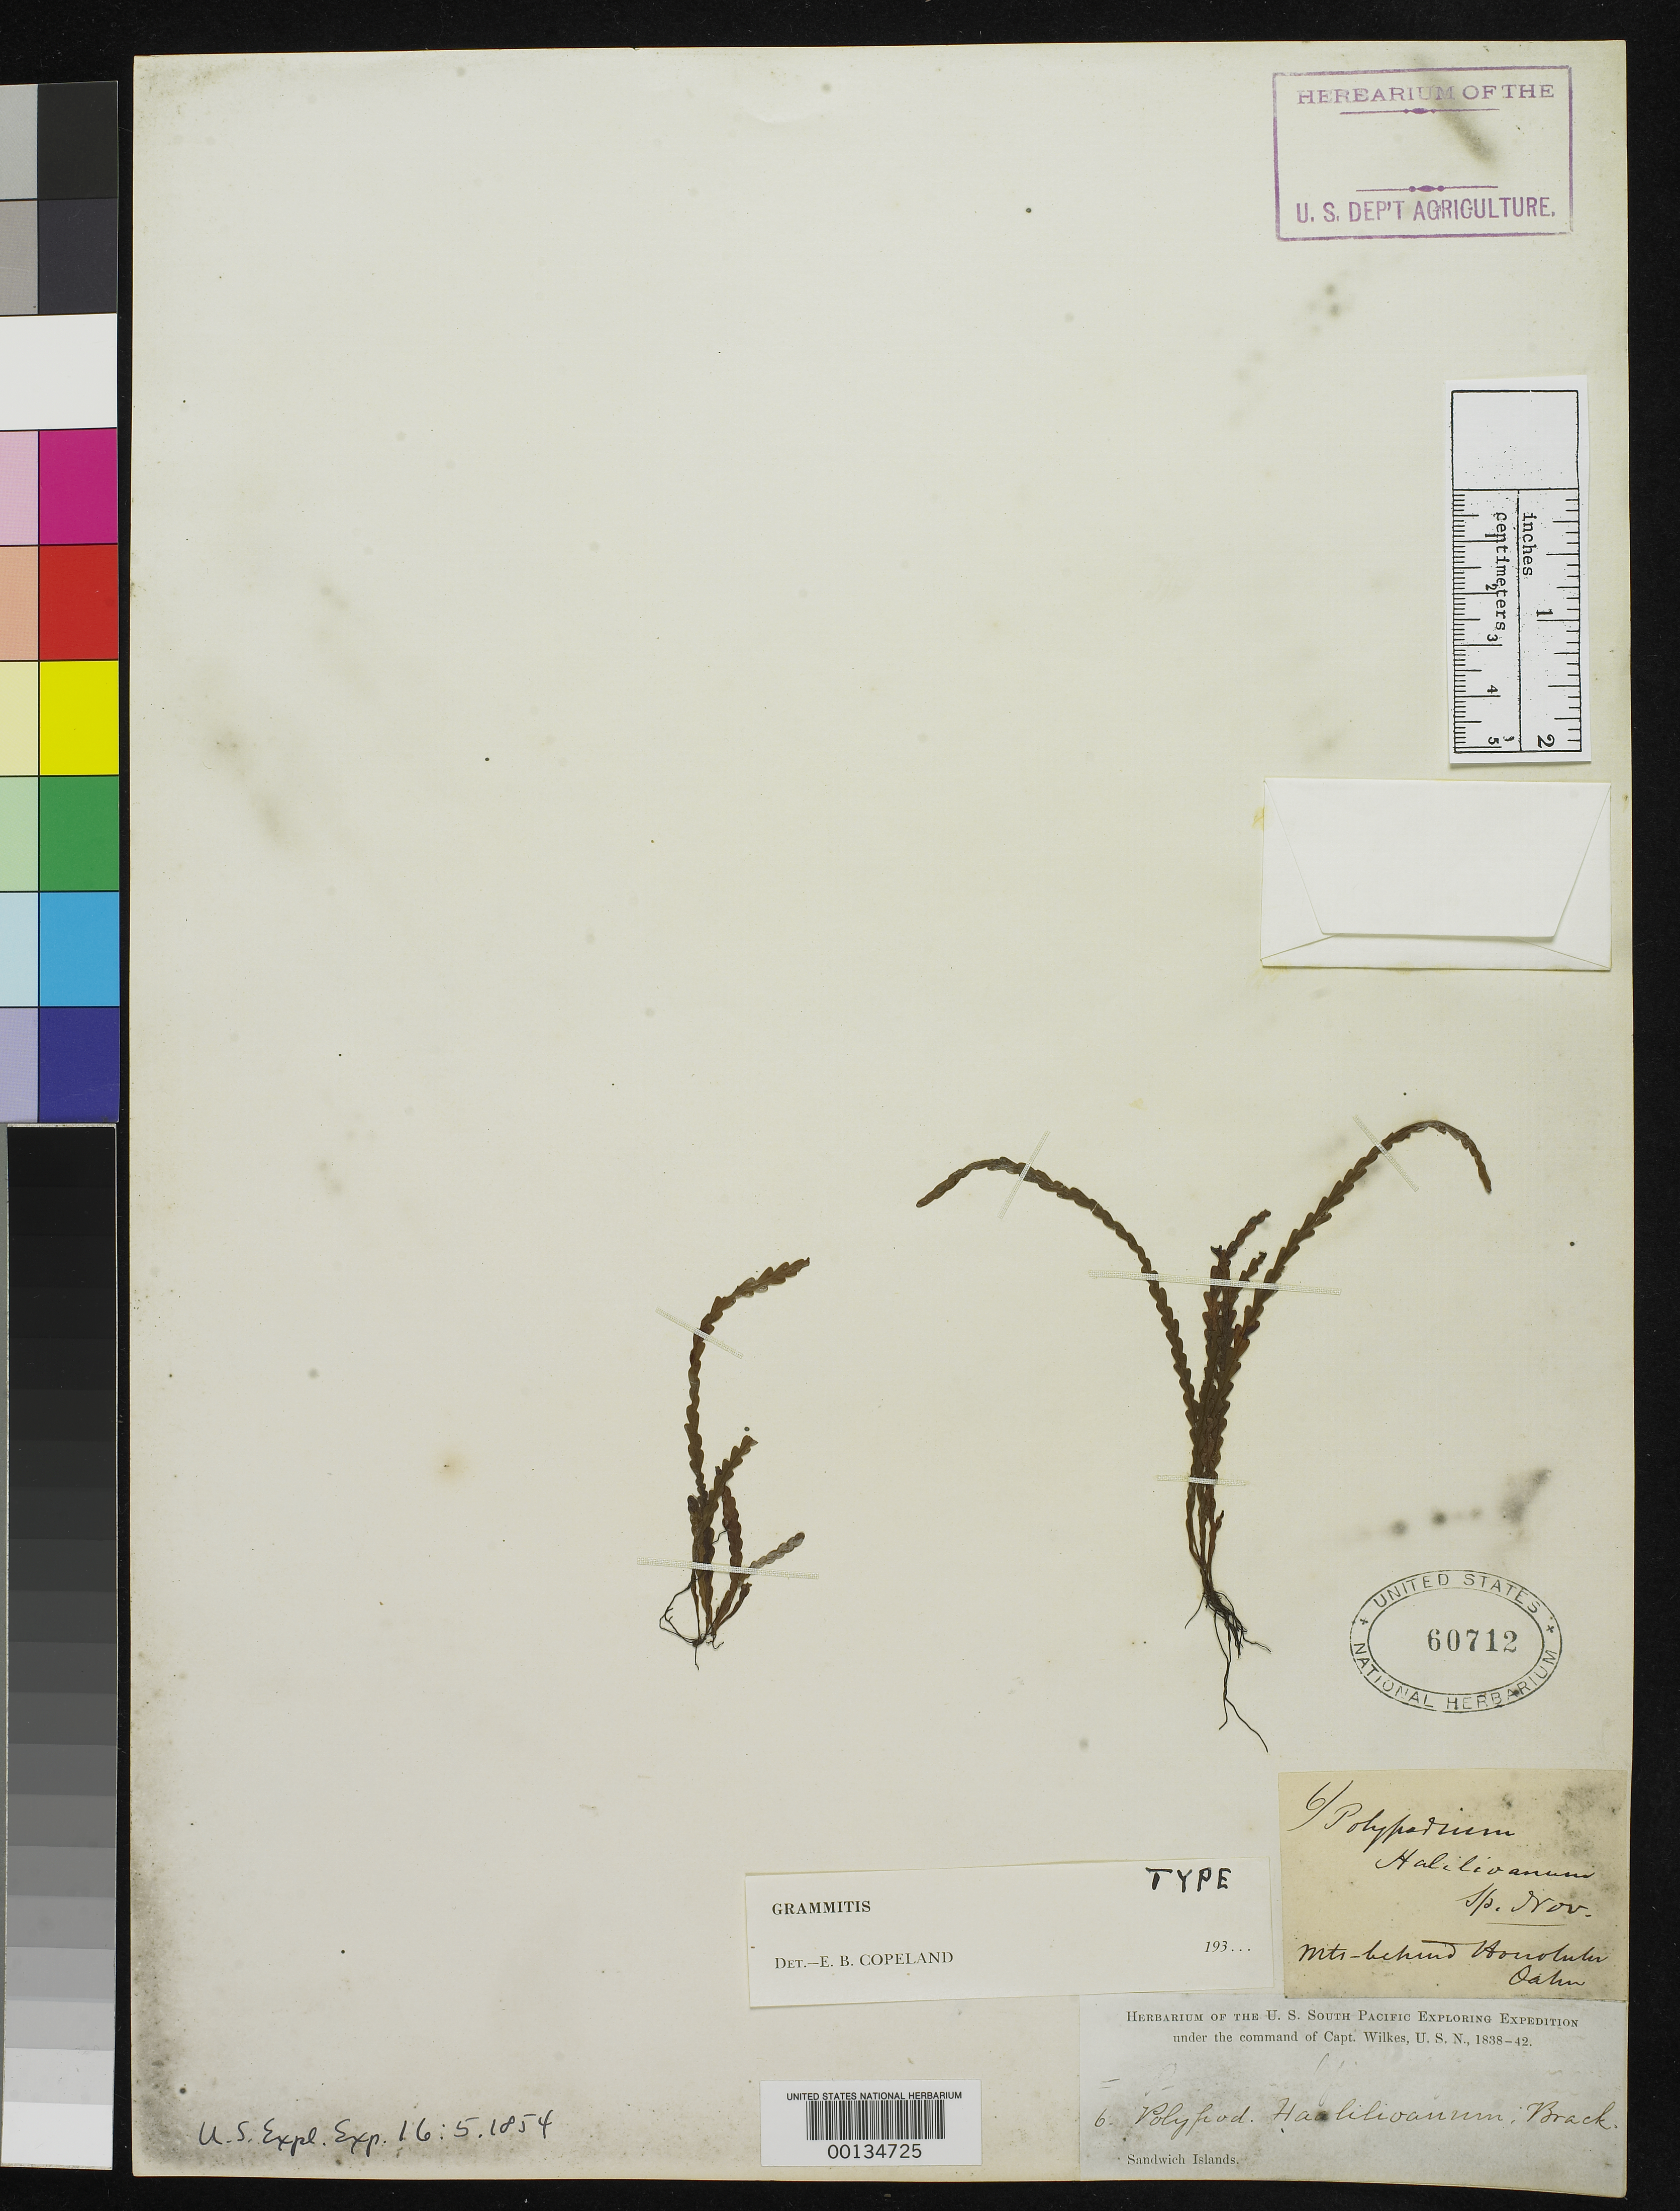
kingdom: Plantae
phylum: Tracheophyta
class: Polypodiopsida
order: Polypodiales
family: Polypodiaceae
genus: Polypodium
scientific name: Polypodium haalilioanum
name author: Brack. in Wilkes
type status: Holotype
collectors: Wilkes Explor. Exped.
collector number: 6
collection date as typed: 1838 to -- --- 1842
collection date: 1838/1842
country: United States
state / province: Hawaii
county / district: Hawaii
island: Hawaii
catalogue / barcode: US 60712